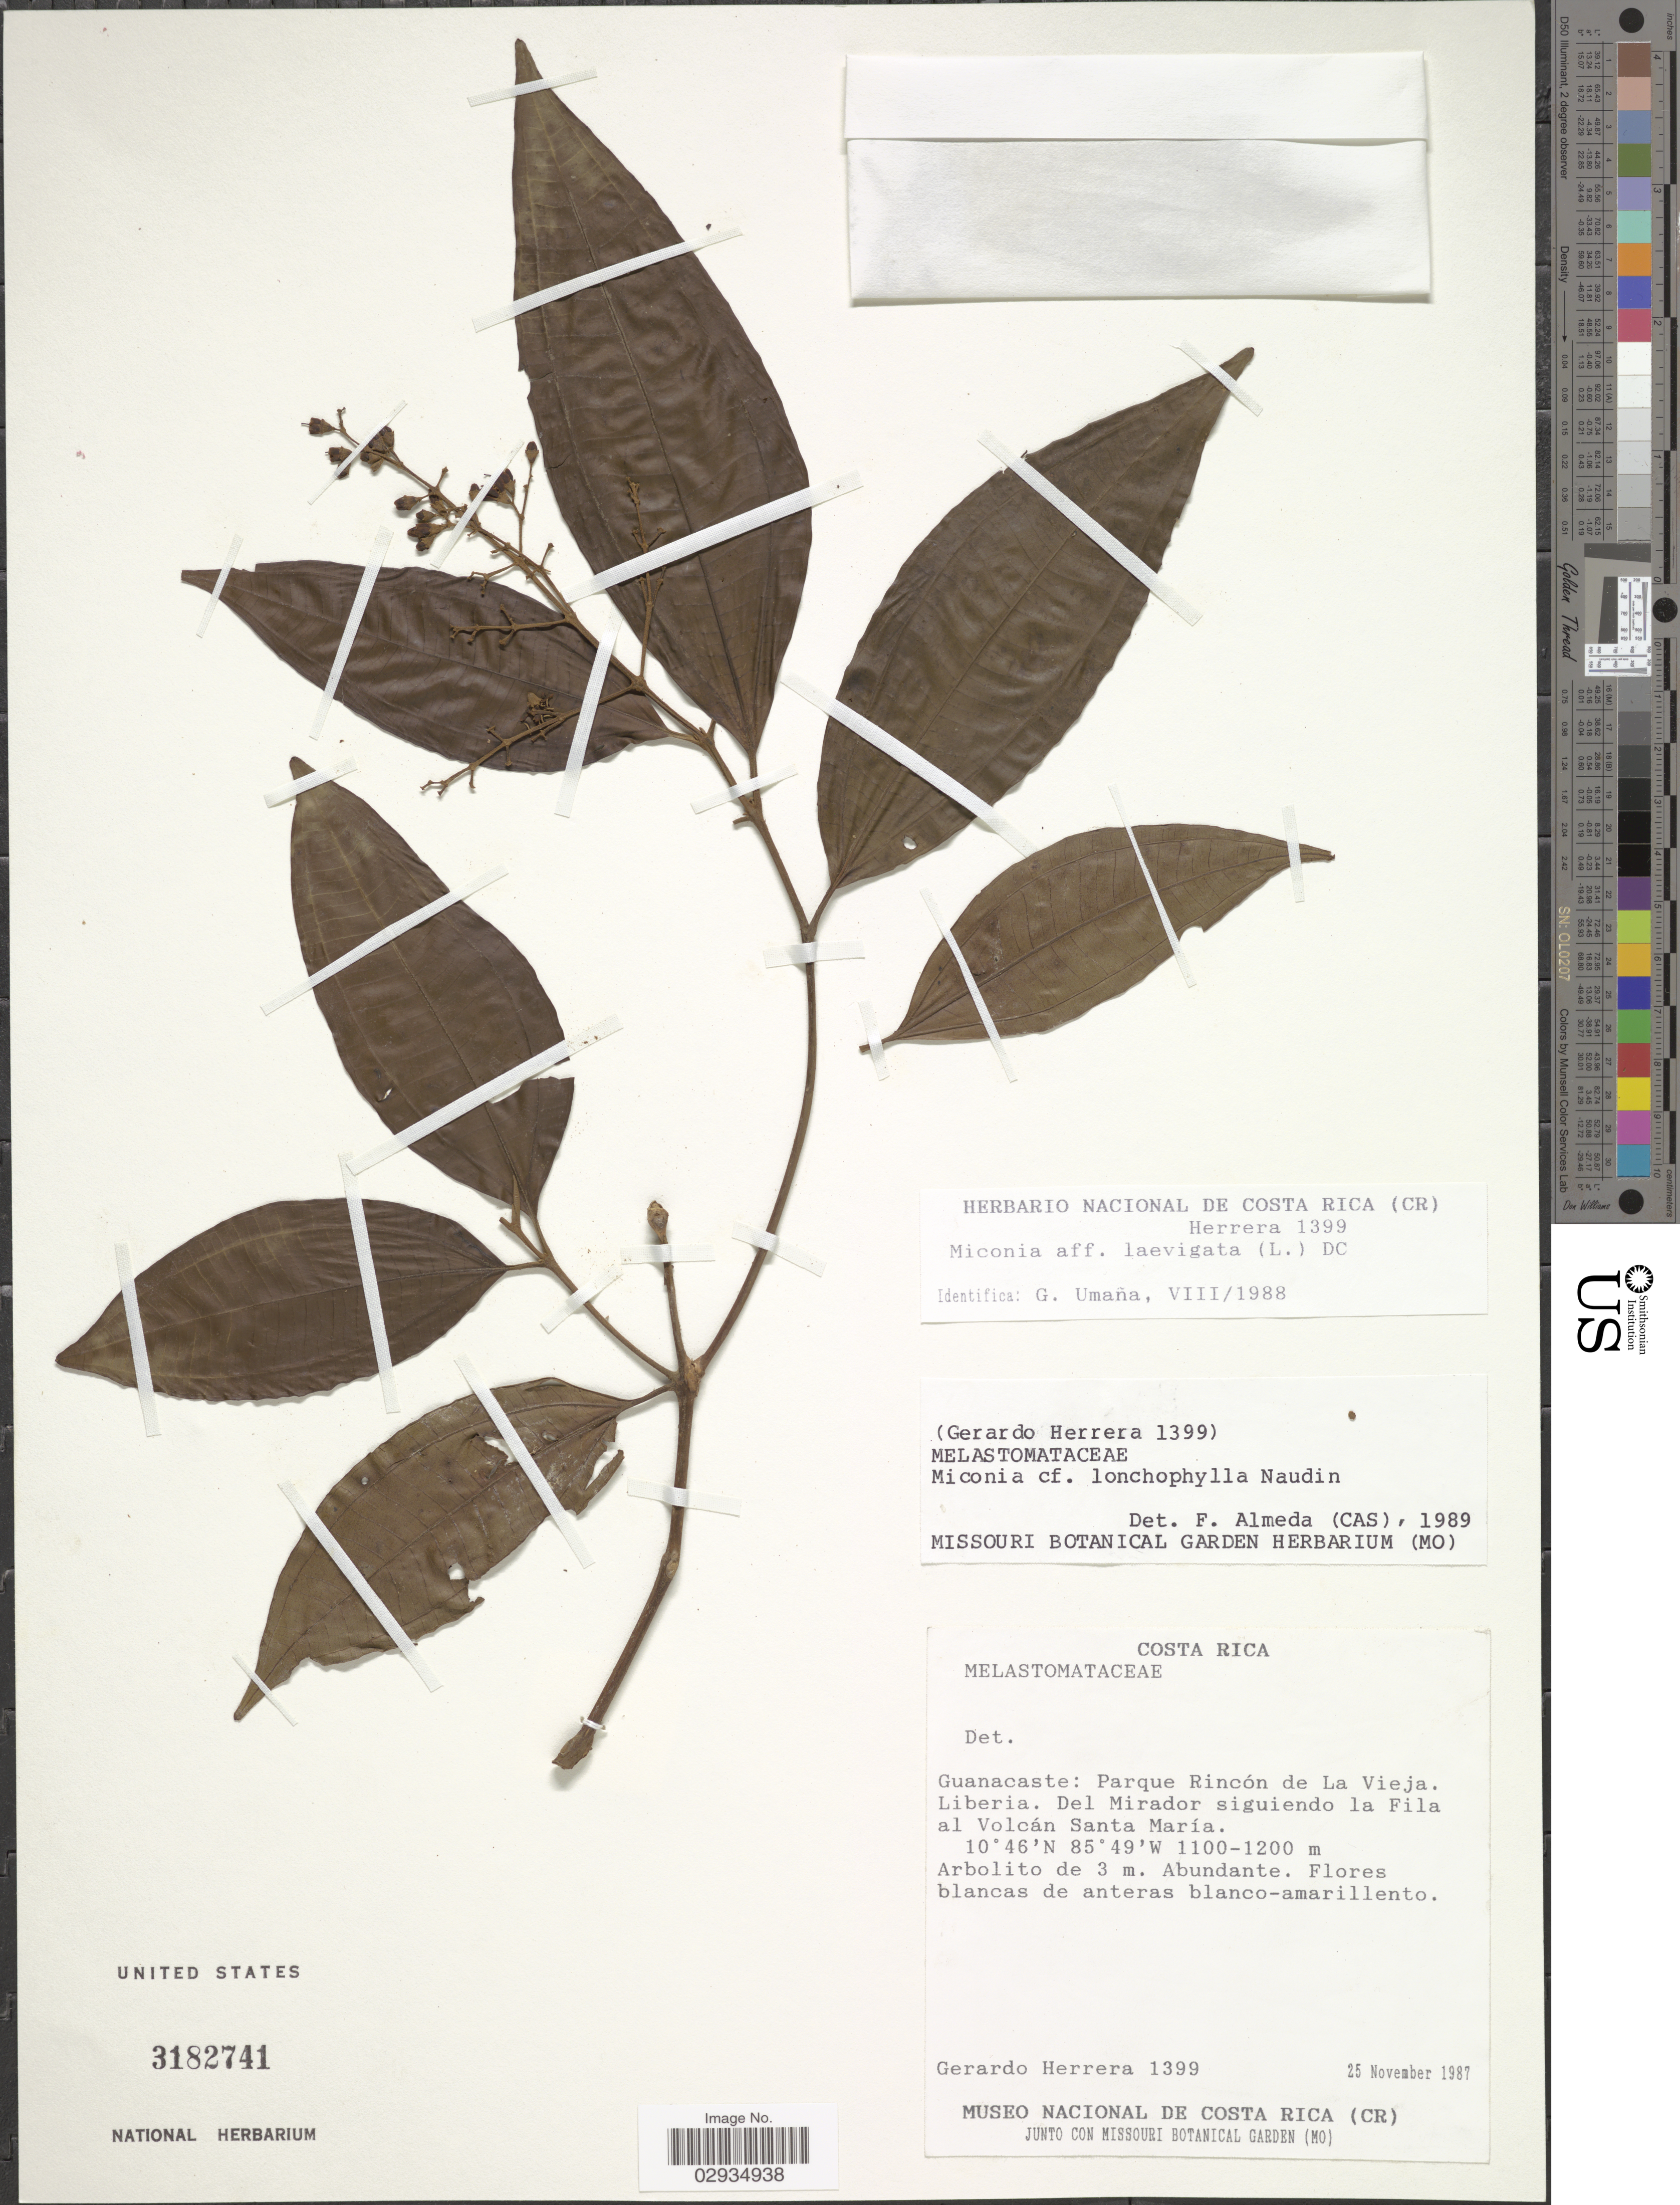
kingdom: Plantae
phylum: Tracheophyta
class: Magnoliopsida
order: Myrtales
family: Melastomataceae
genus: Miconia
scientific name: Miconia lonchophylla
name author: Naudin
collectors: G. Herrera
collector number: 1399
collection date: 1987-11-25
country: Costa Rica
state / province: Guanacaste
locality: Parque Rincón de La Vieja Liberia. Del Mirador siguiendo la Fila al Volcán Santa María.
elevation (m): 1100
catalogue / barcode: US 3182741